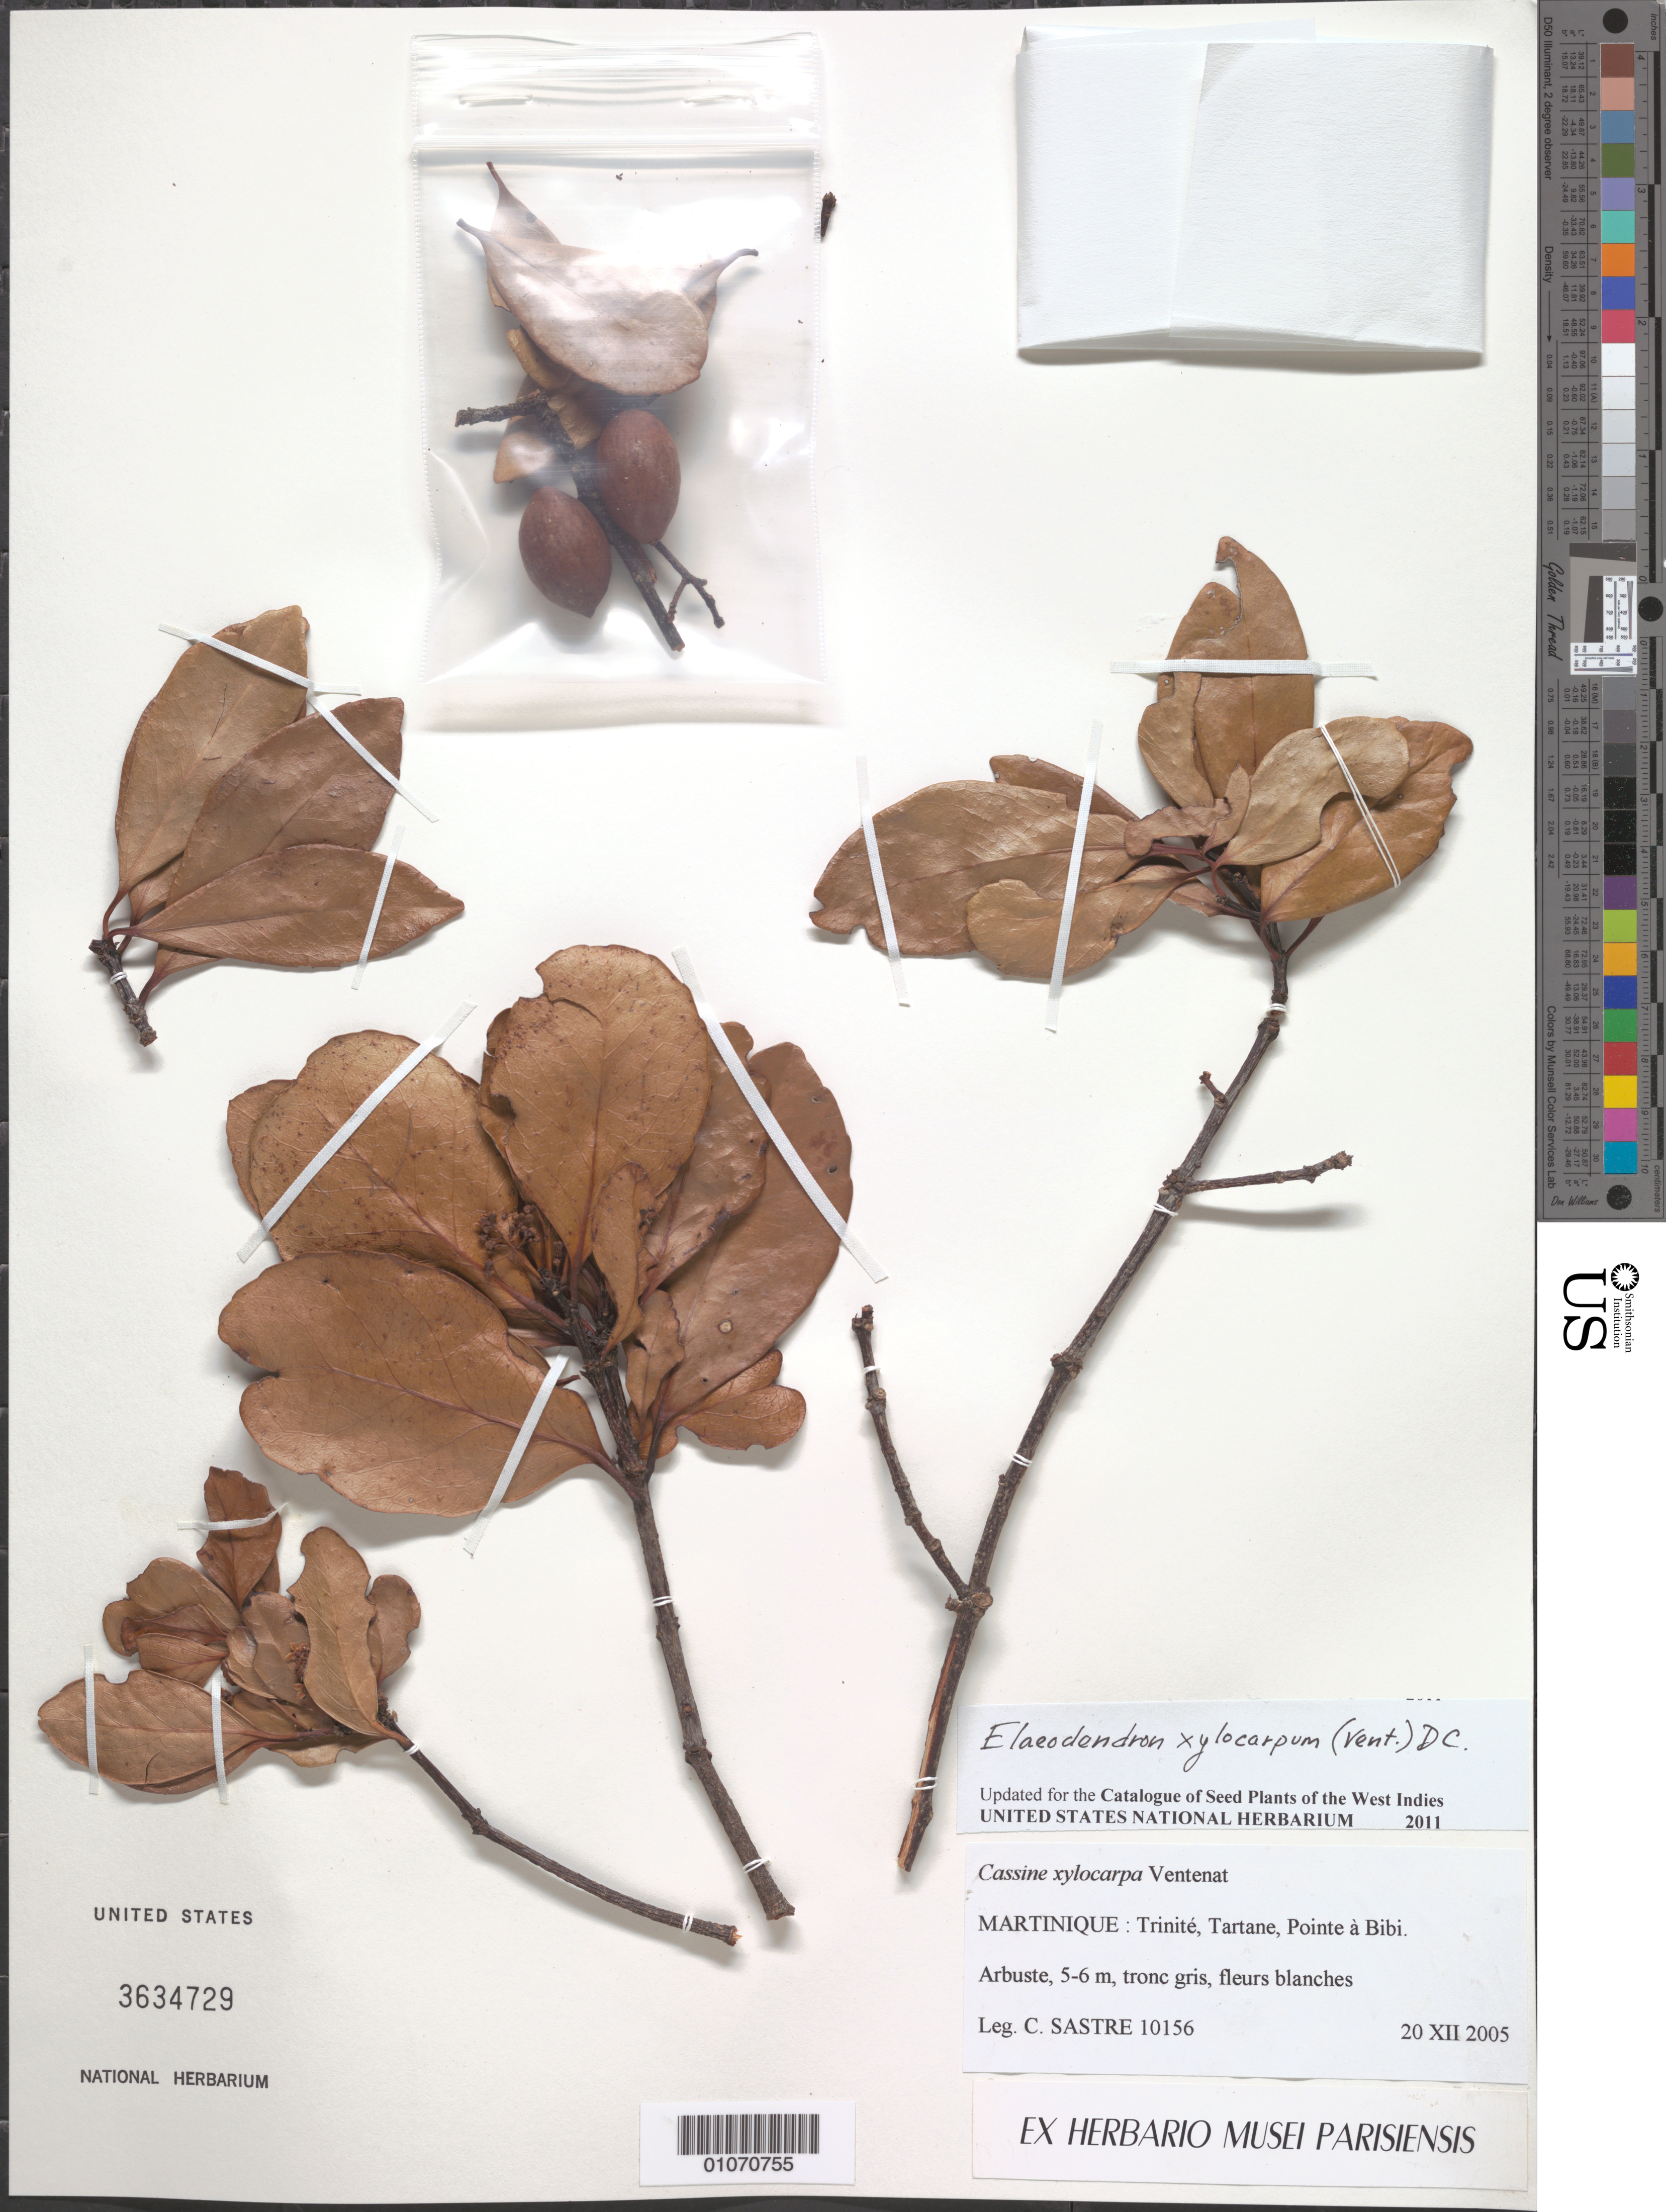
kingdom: Plantae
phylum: Tracheophyta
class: Magnoliopsida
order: Celastrales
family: Celastraceae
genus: Elaeodendron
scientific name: Elaeodendron xylocarpum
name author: (Vent.) DC.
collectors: C. H. L. Sastre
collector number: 10156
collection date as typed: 20 Dec 2005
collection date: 2005-12-20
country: Martinique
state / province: La Trinité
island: Martinique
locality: Trinité, Tartane, Point à Bibi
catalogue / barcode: US 3634729